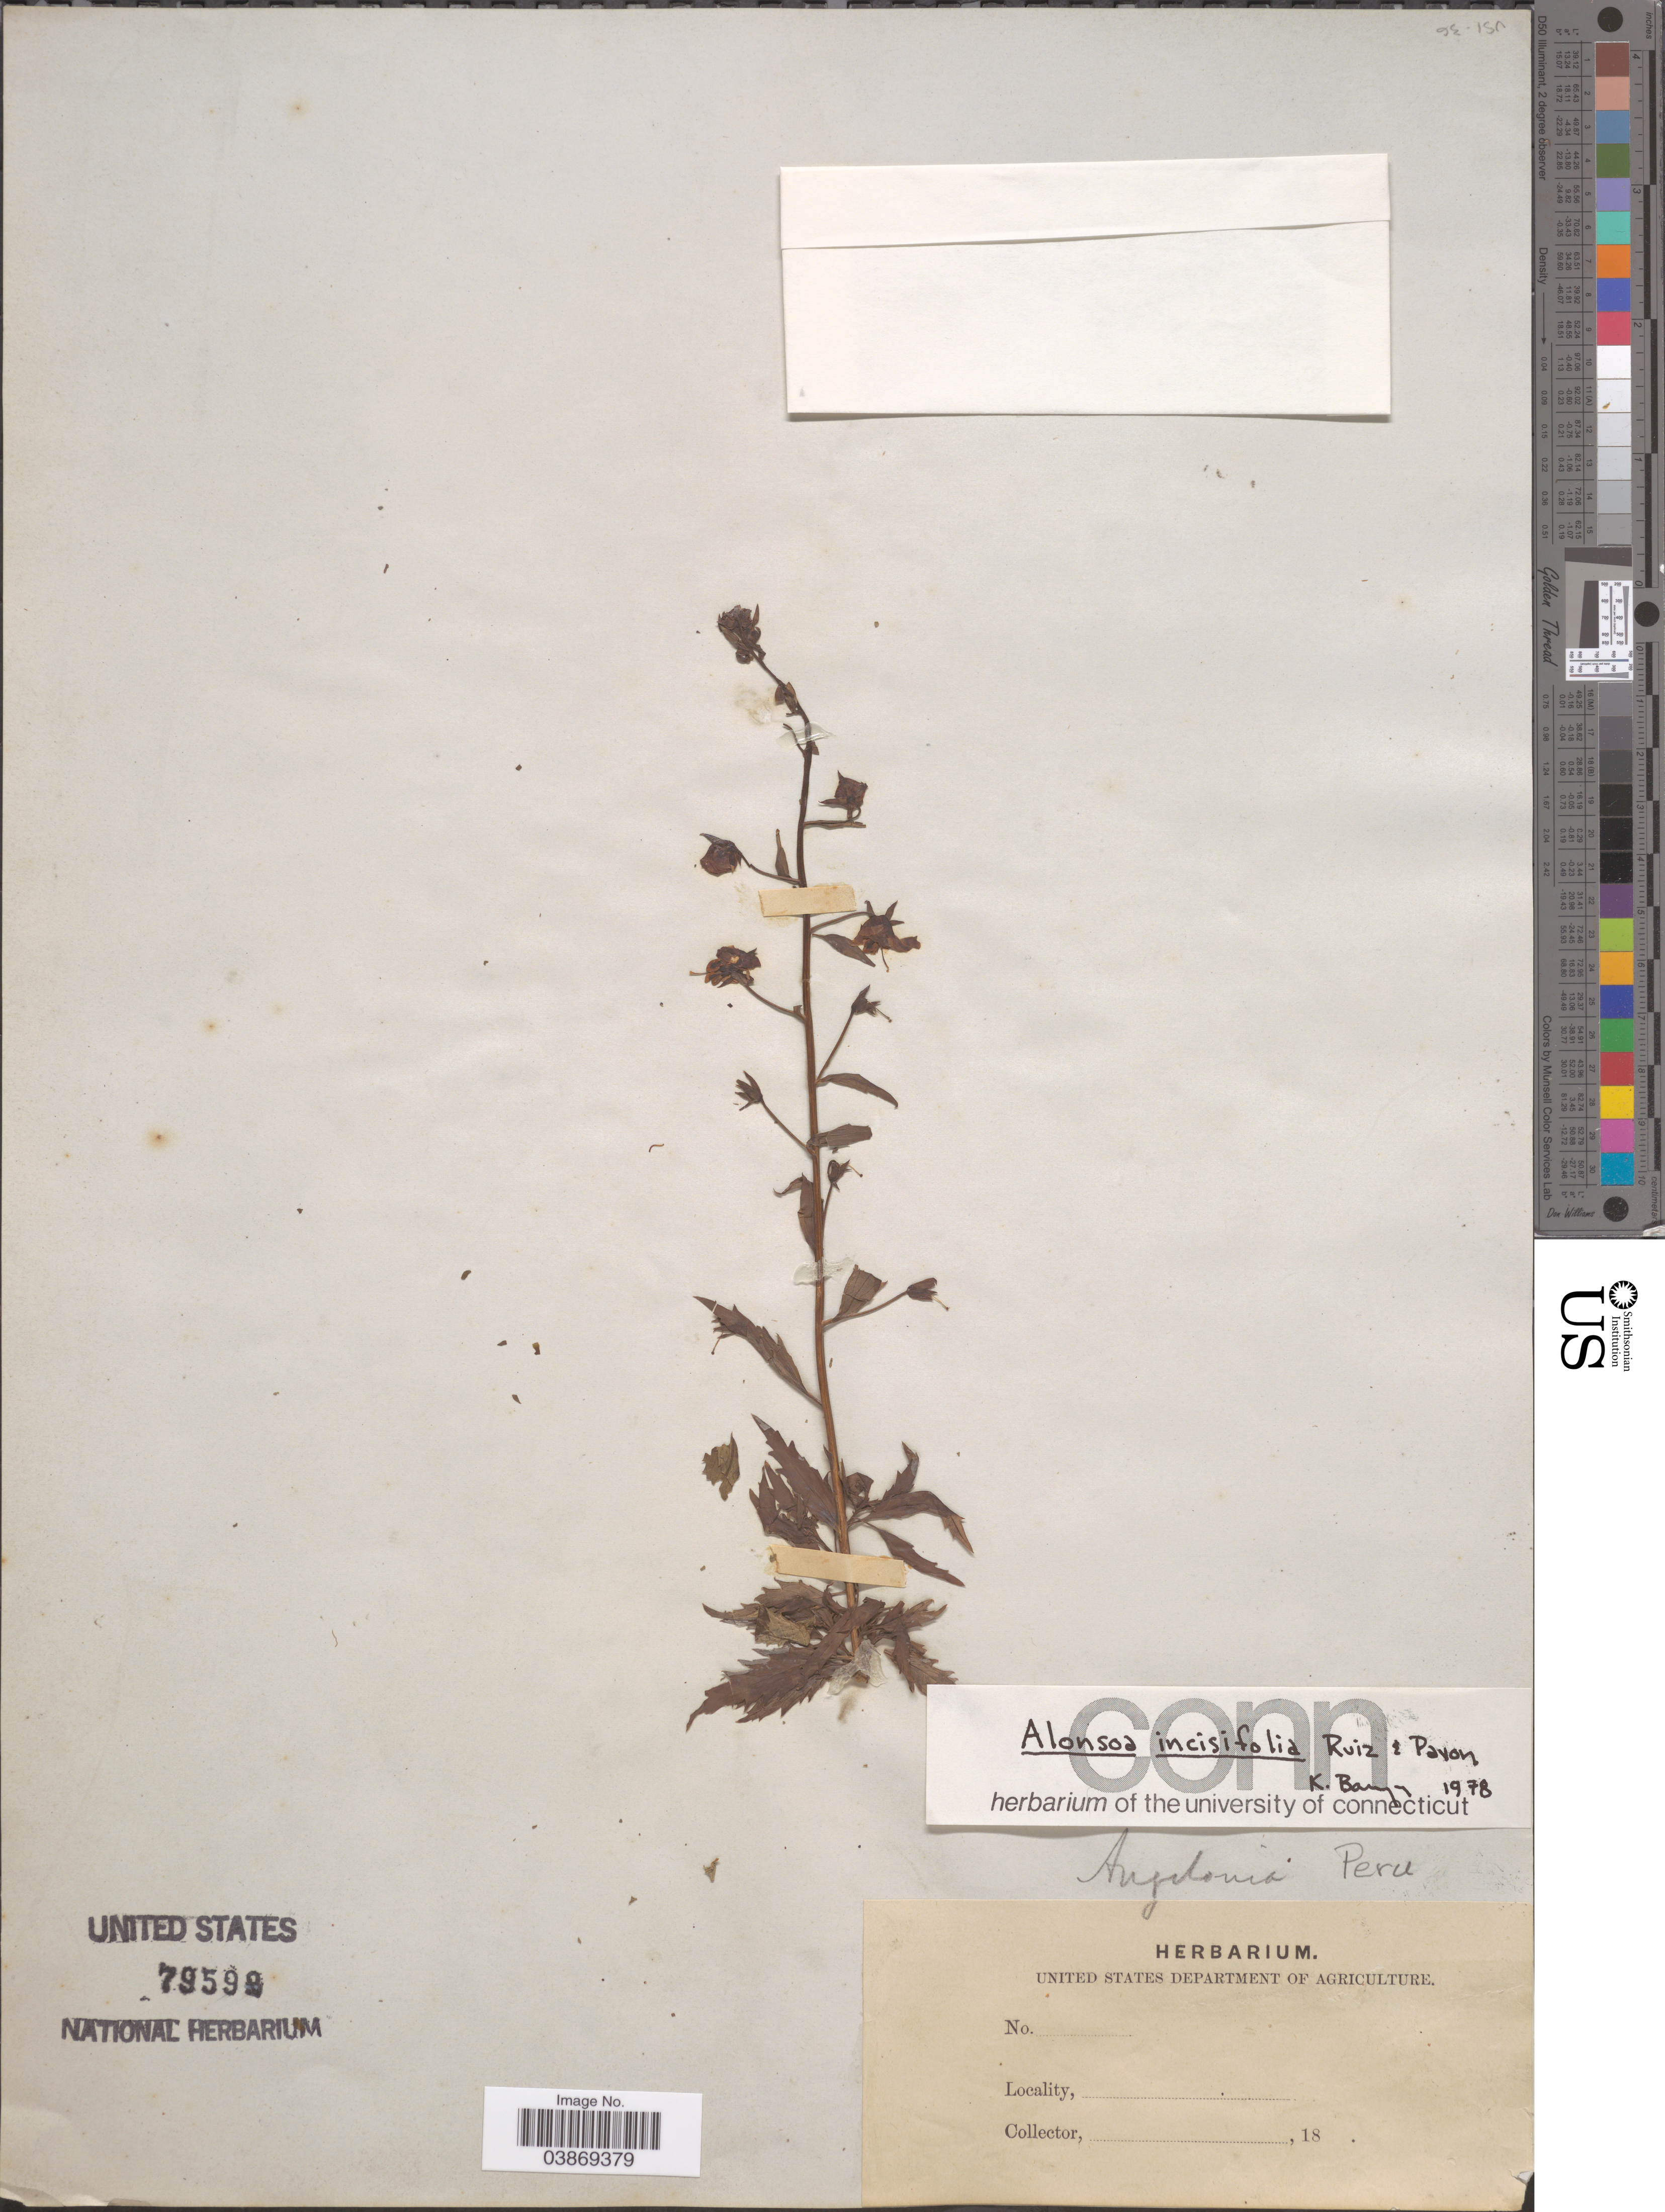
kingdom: Plantae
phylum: Tracheophyta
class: Magnoliopsida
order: Lamiales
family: Scrophulariaceae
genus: Alonsoa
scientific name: Alonsoa incisifolia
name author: Ruiz & Pav.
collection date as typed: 18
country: Peru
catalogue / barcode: US 79599